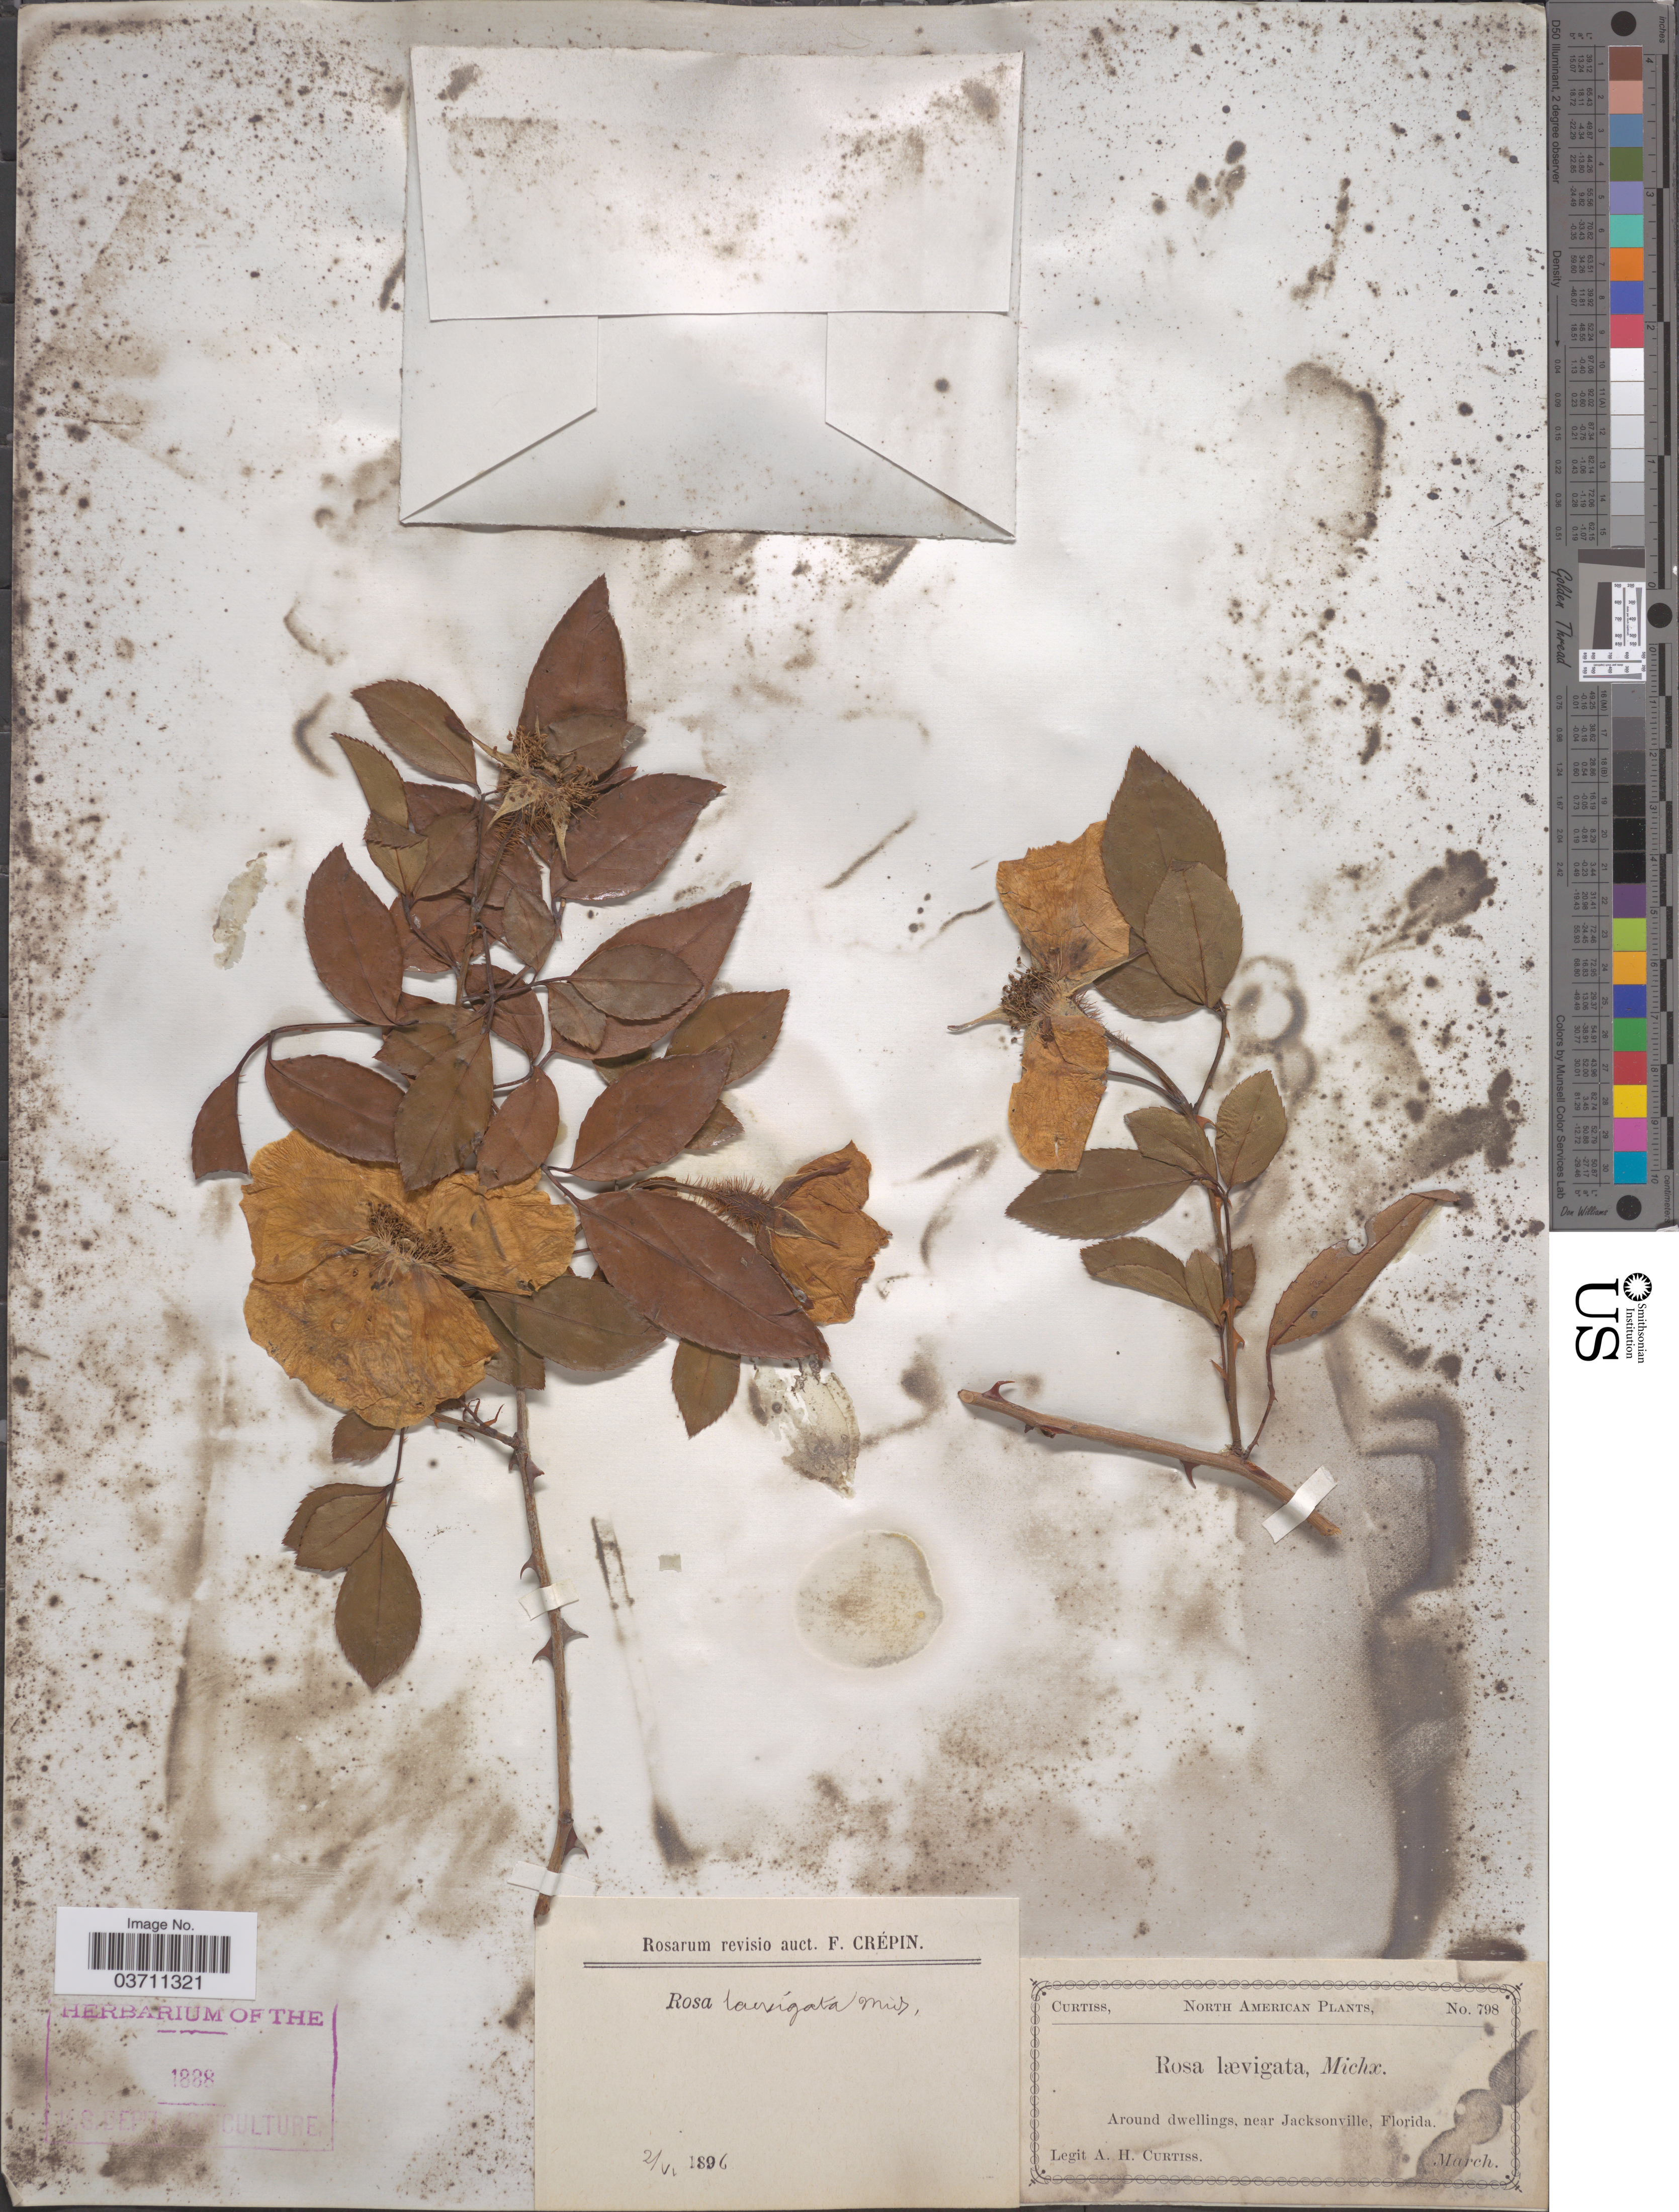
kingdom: Plantae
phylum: Tracheophyta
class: Magnoliopsida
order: Rosales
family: Rosaceae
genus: Rosa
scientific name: Rosa laevigata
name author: Michx.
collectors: A. H. Curtiss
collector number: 798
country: United States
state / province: Florida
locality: Around dwellings, near Jacksonville.